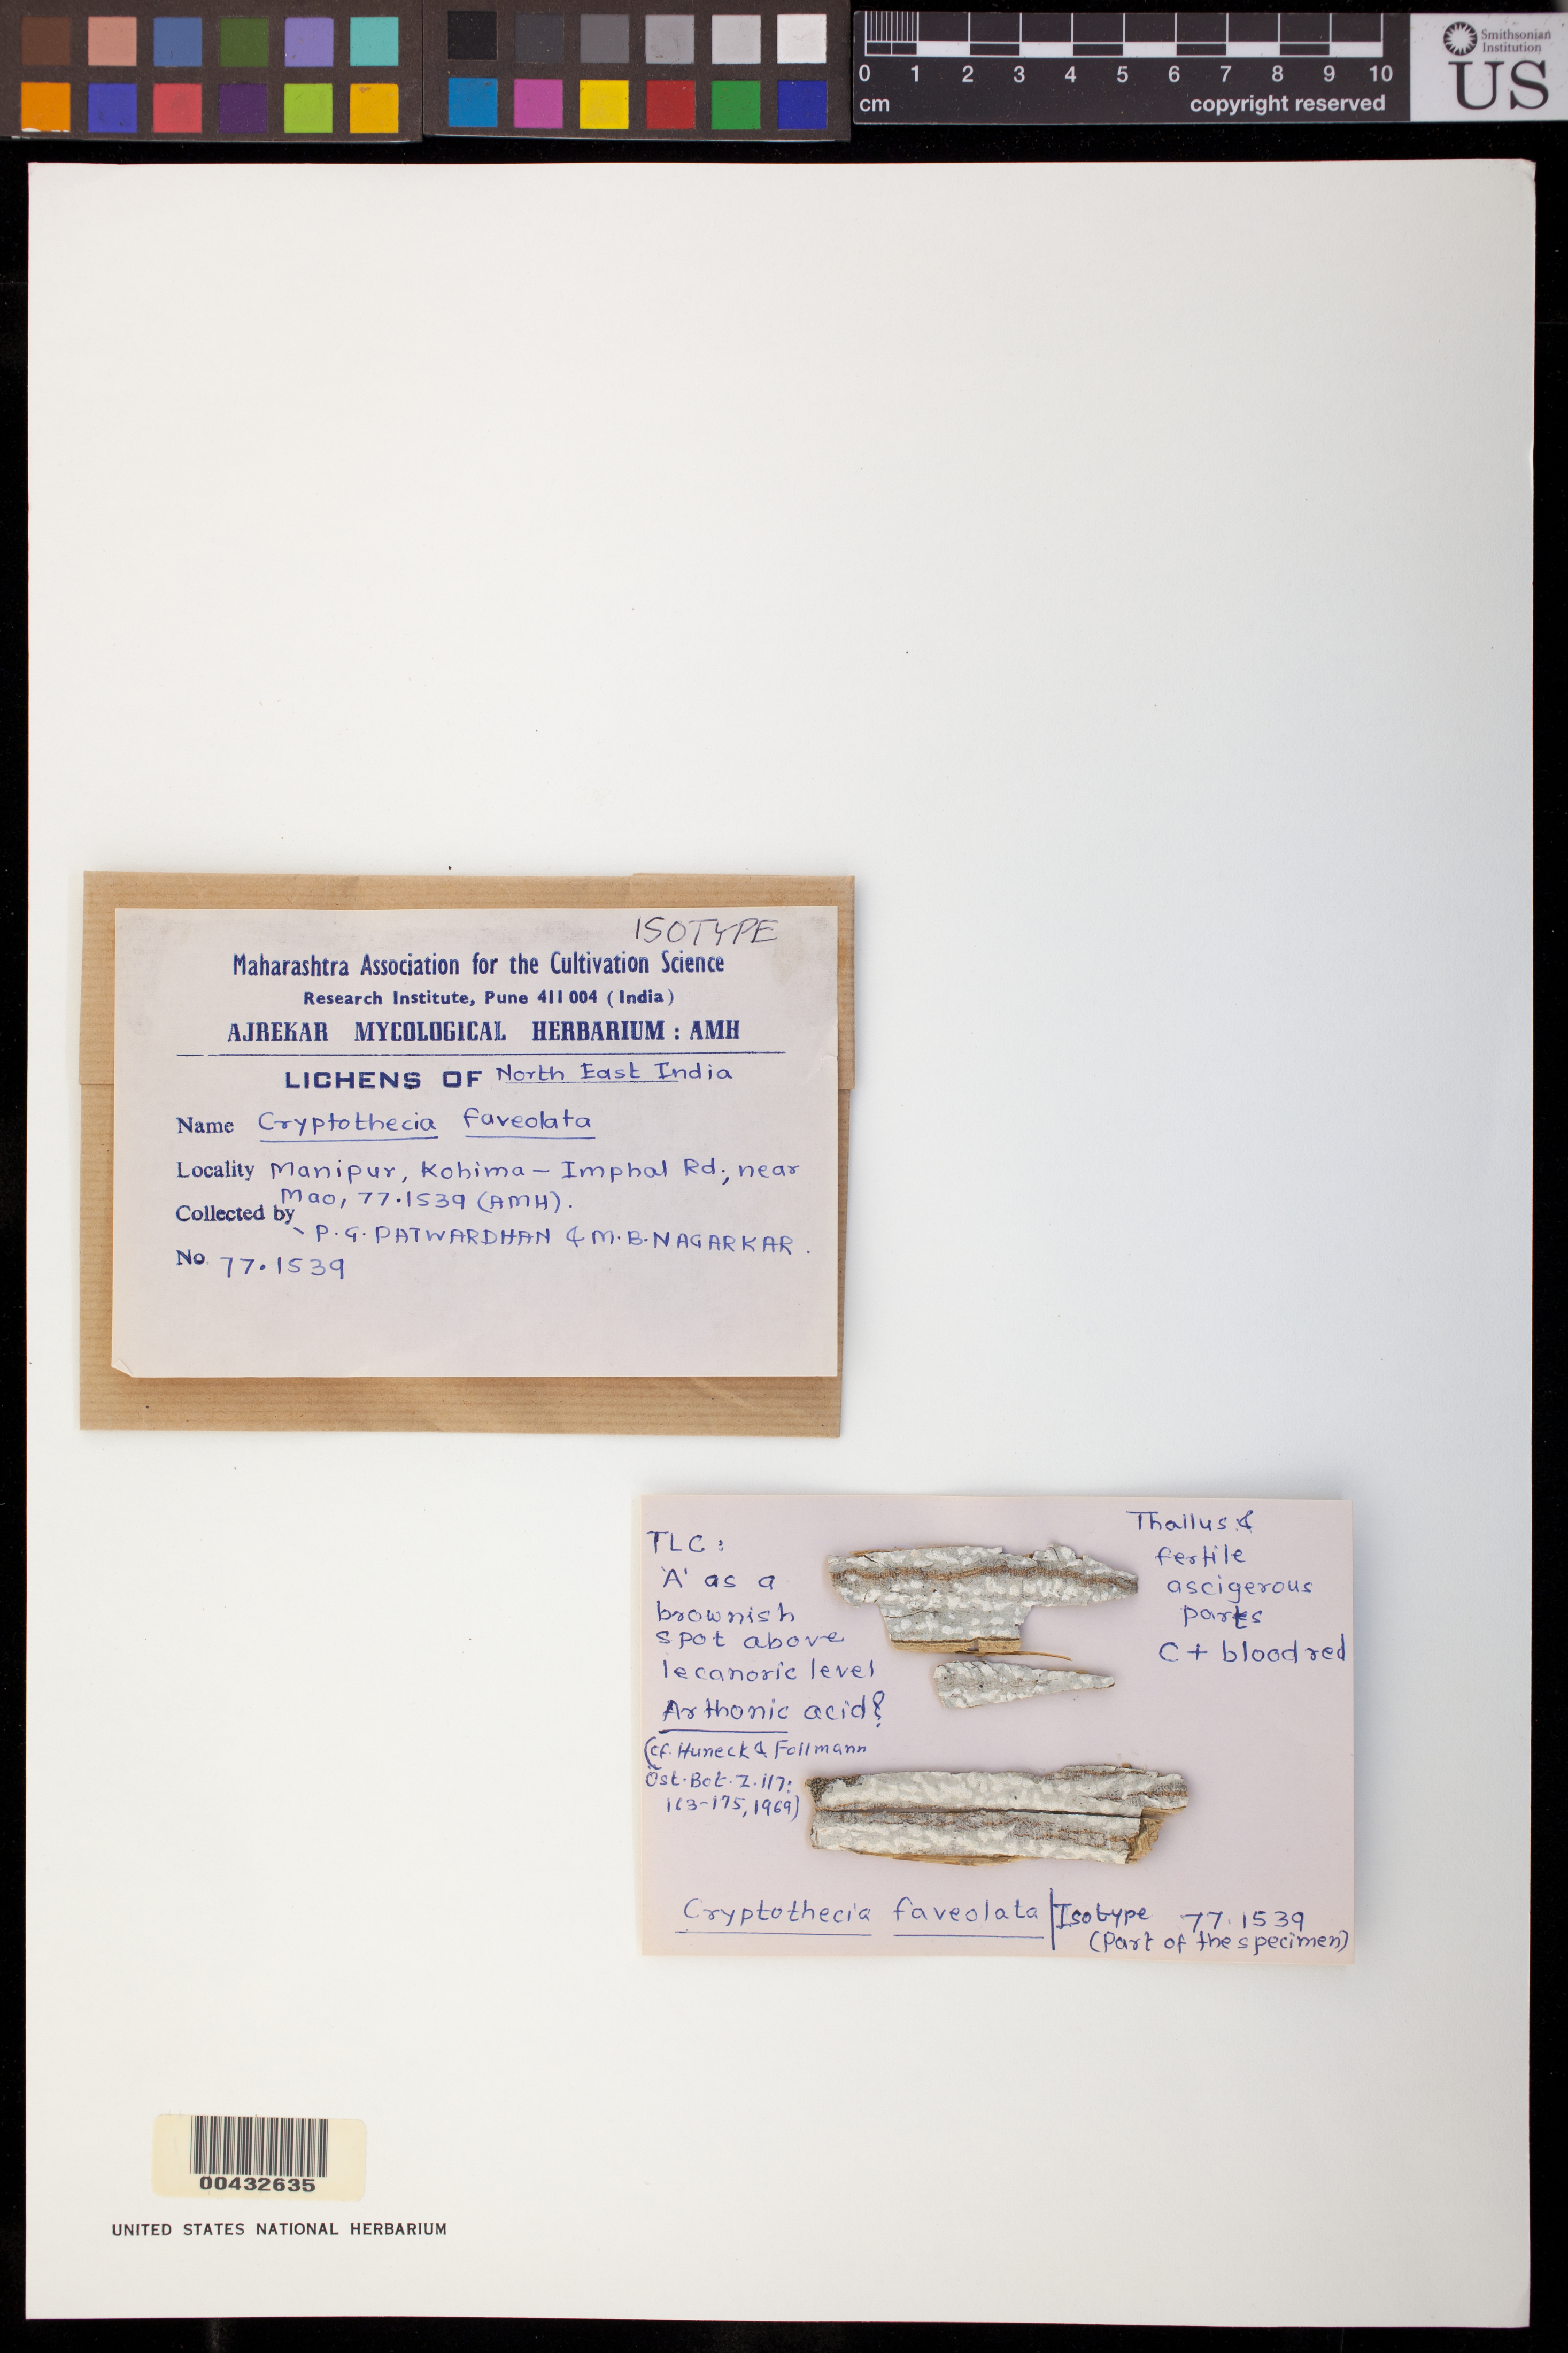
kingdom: Fungi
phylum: Ascomycota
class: Arthoniomycetes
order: Arthoniales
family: Arthoniaceae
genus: Cryptothecia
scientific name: Cryptothecia faveolata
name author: Patw. & Nagarkar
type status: Isotype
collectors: P. G. Patwardhan & M. Nagarkar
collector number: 77.1539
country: India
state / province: Manipur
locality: Kohima - Imphal Road, near Mao.